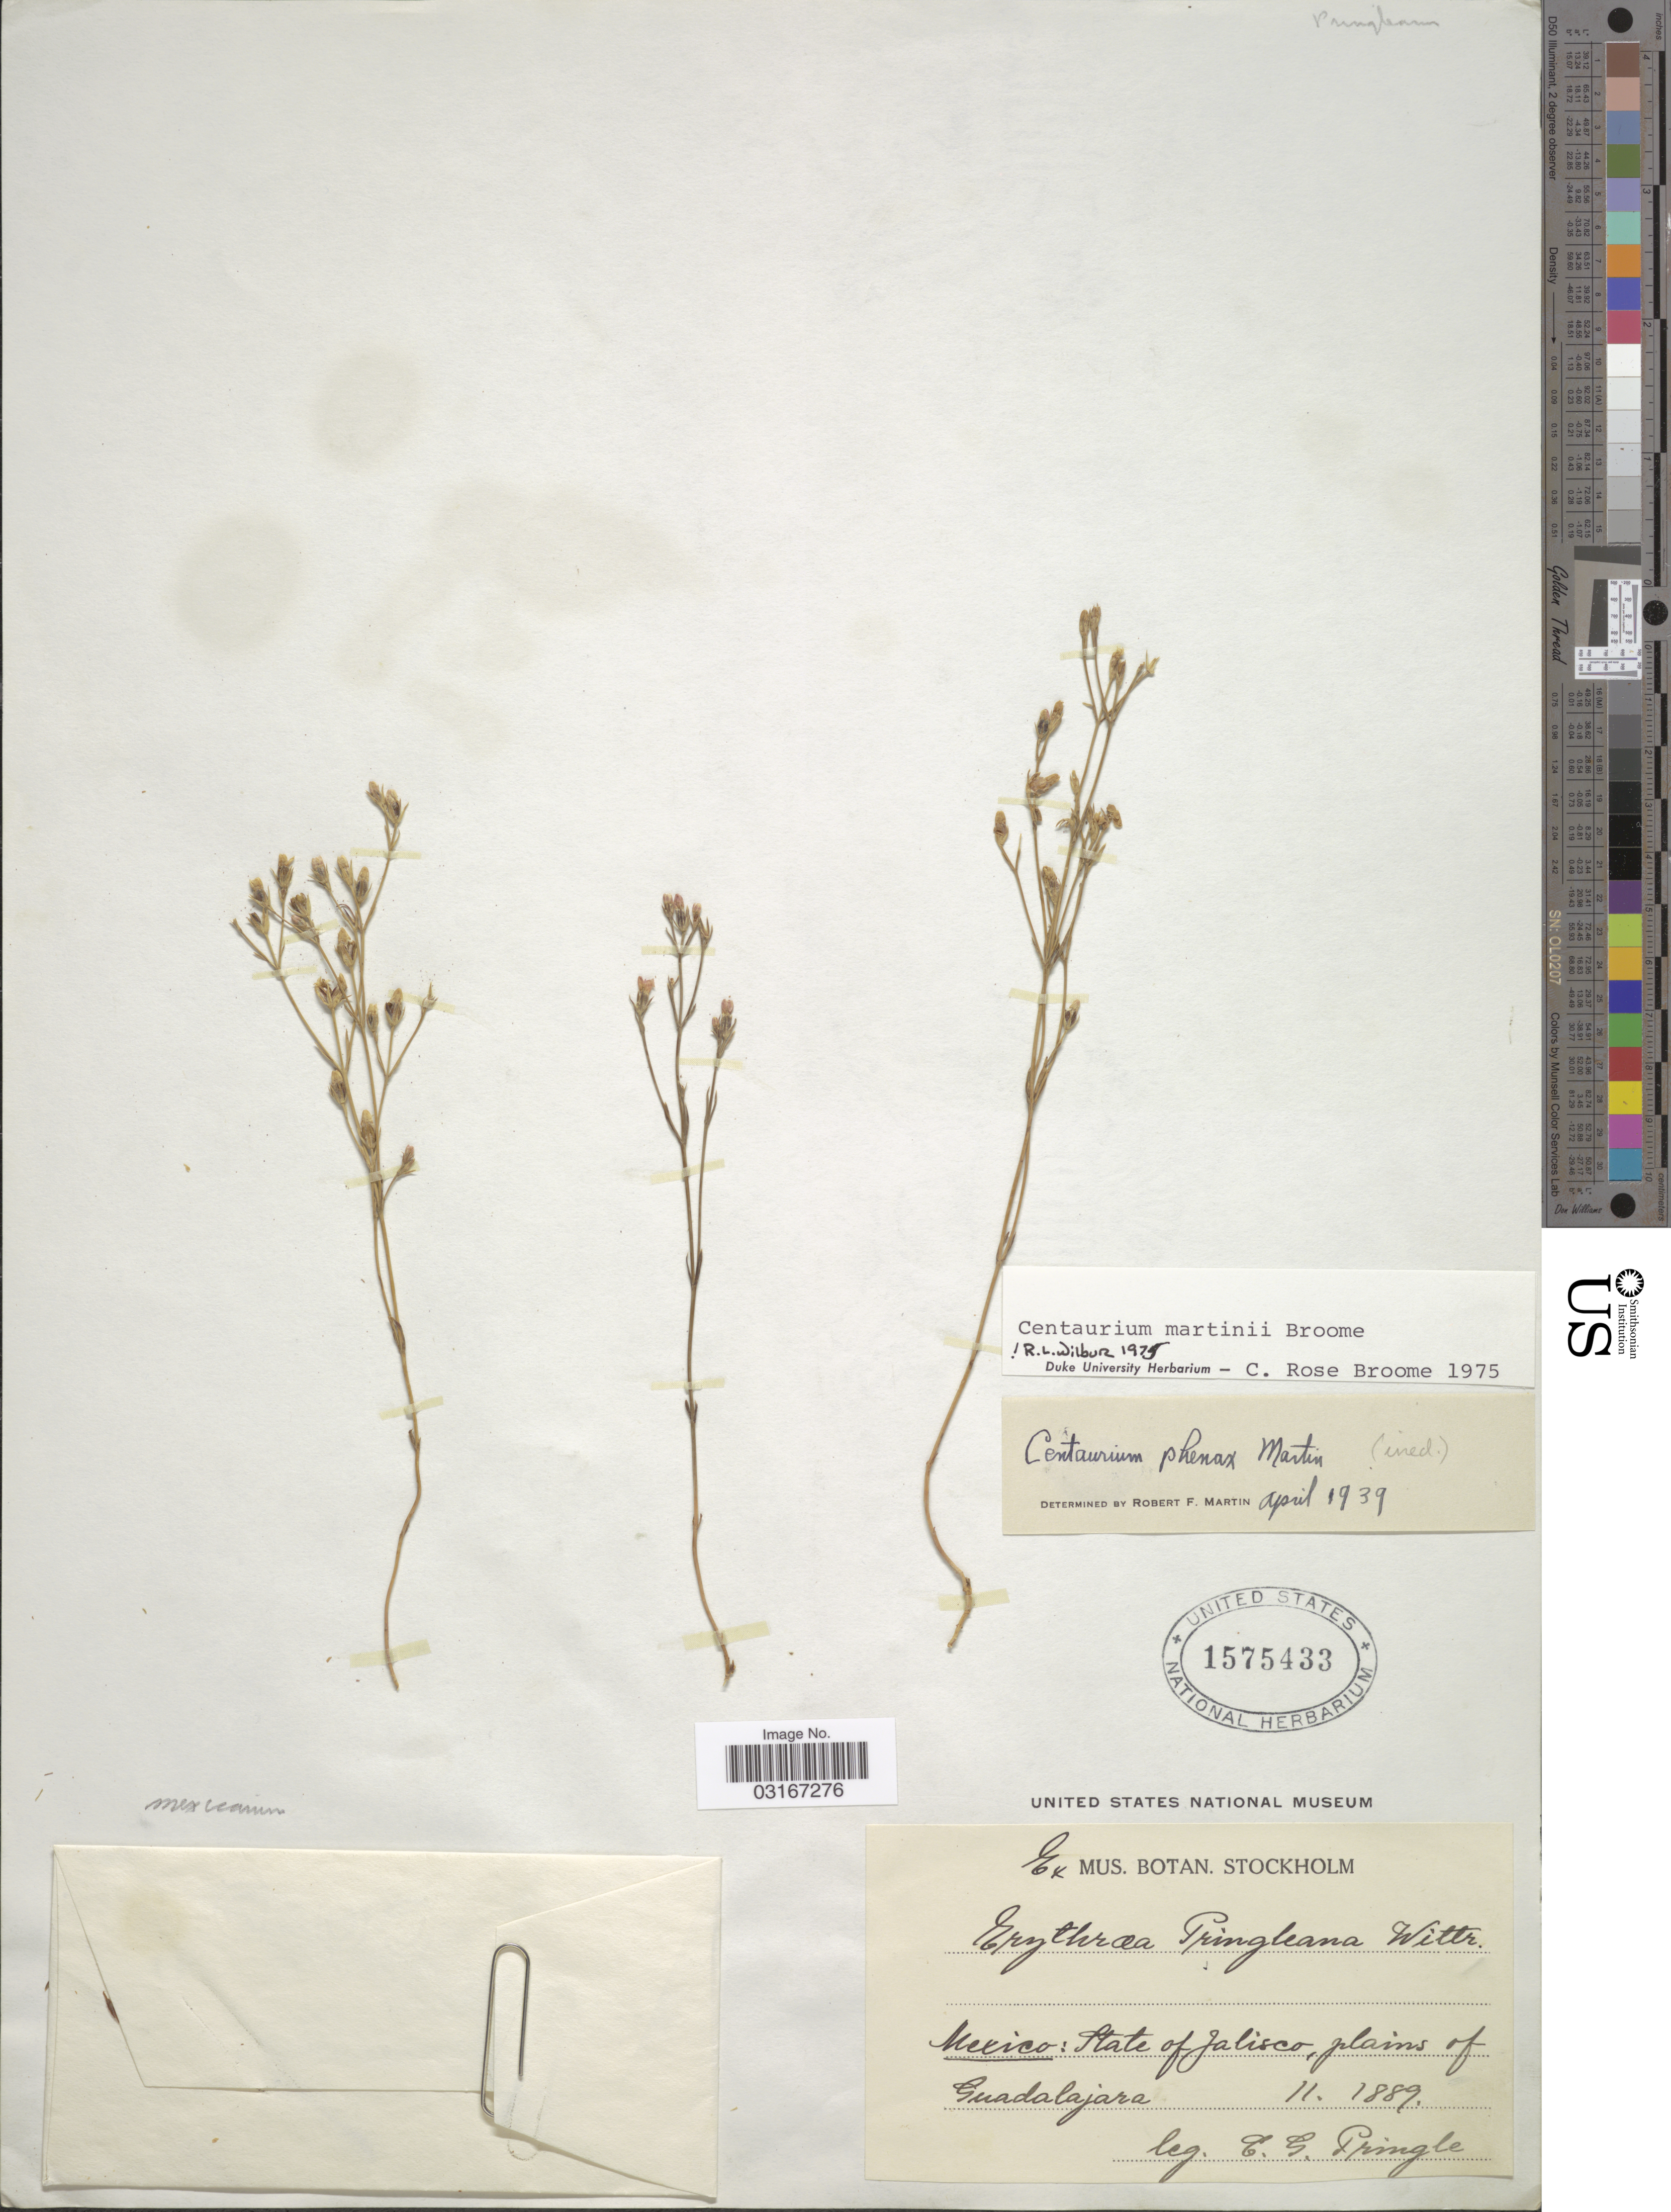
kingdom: Plantae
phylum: Tracheophyta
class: Magnoliopsida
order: Gentianales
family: Gentianaceae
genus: Centaurium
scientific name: Centaurium martinii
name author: C.R. Broome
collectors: C. G. Pringle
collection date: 1889-11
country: Mexico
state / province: Jalisco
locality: Plains of Guadalajara.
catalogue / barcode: US 1575433